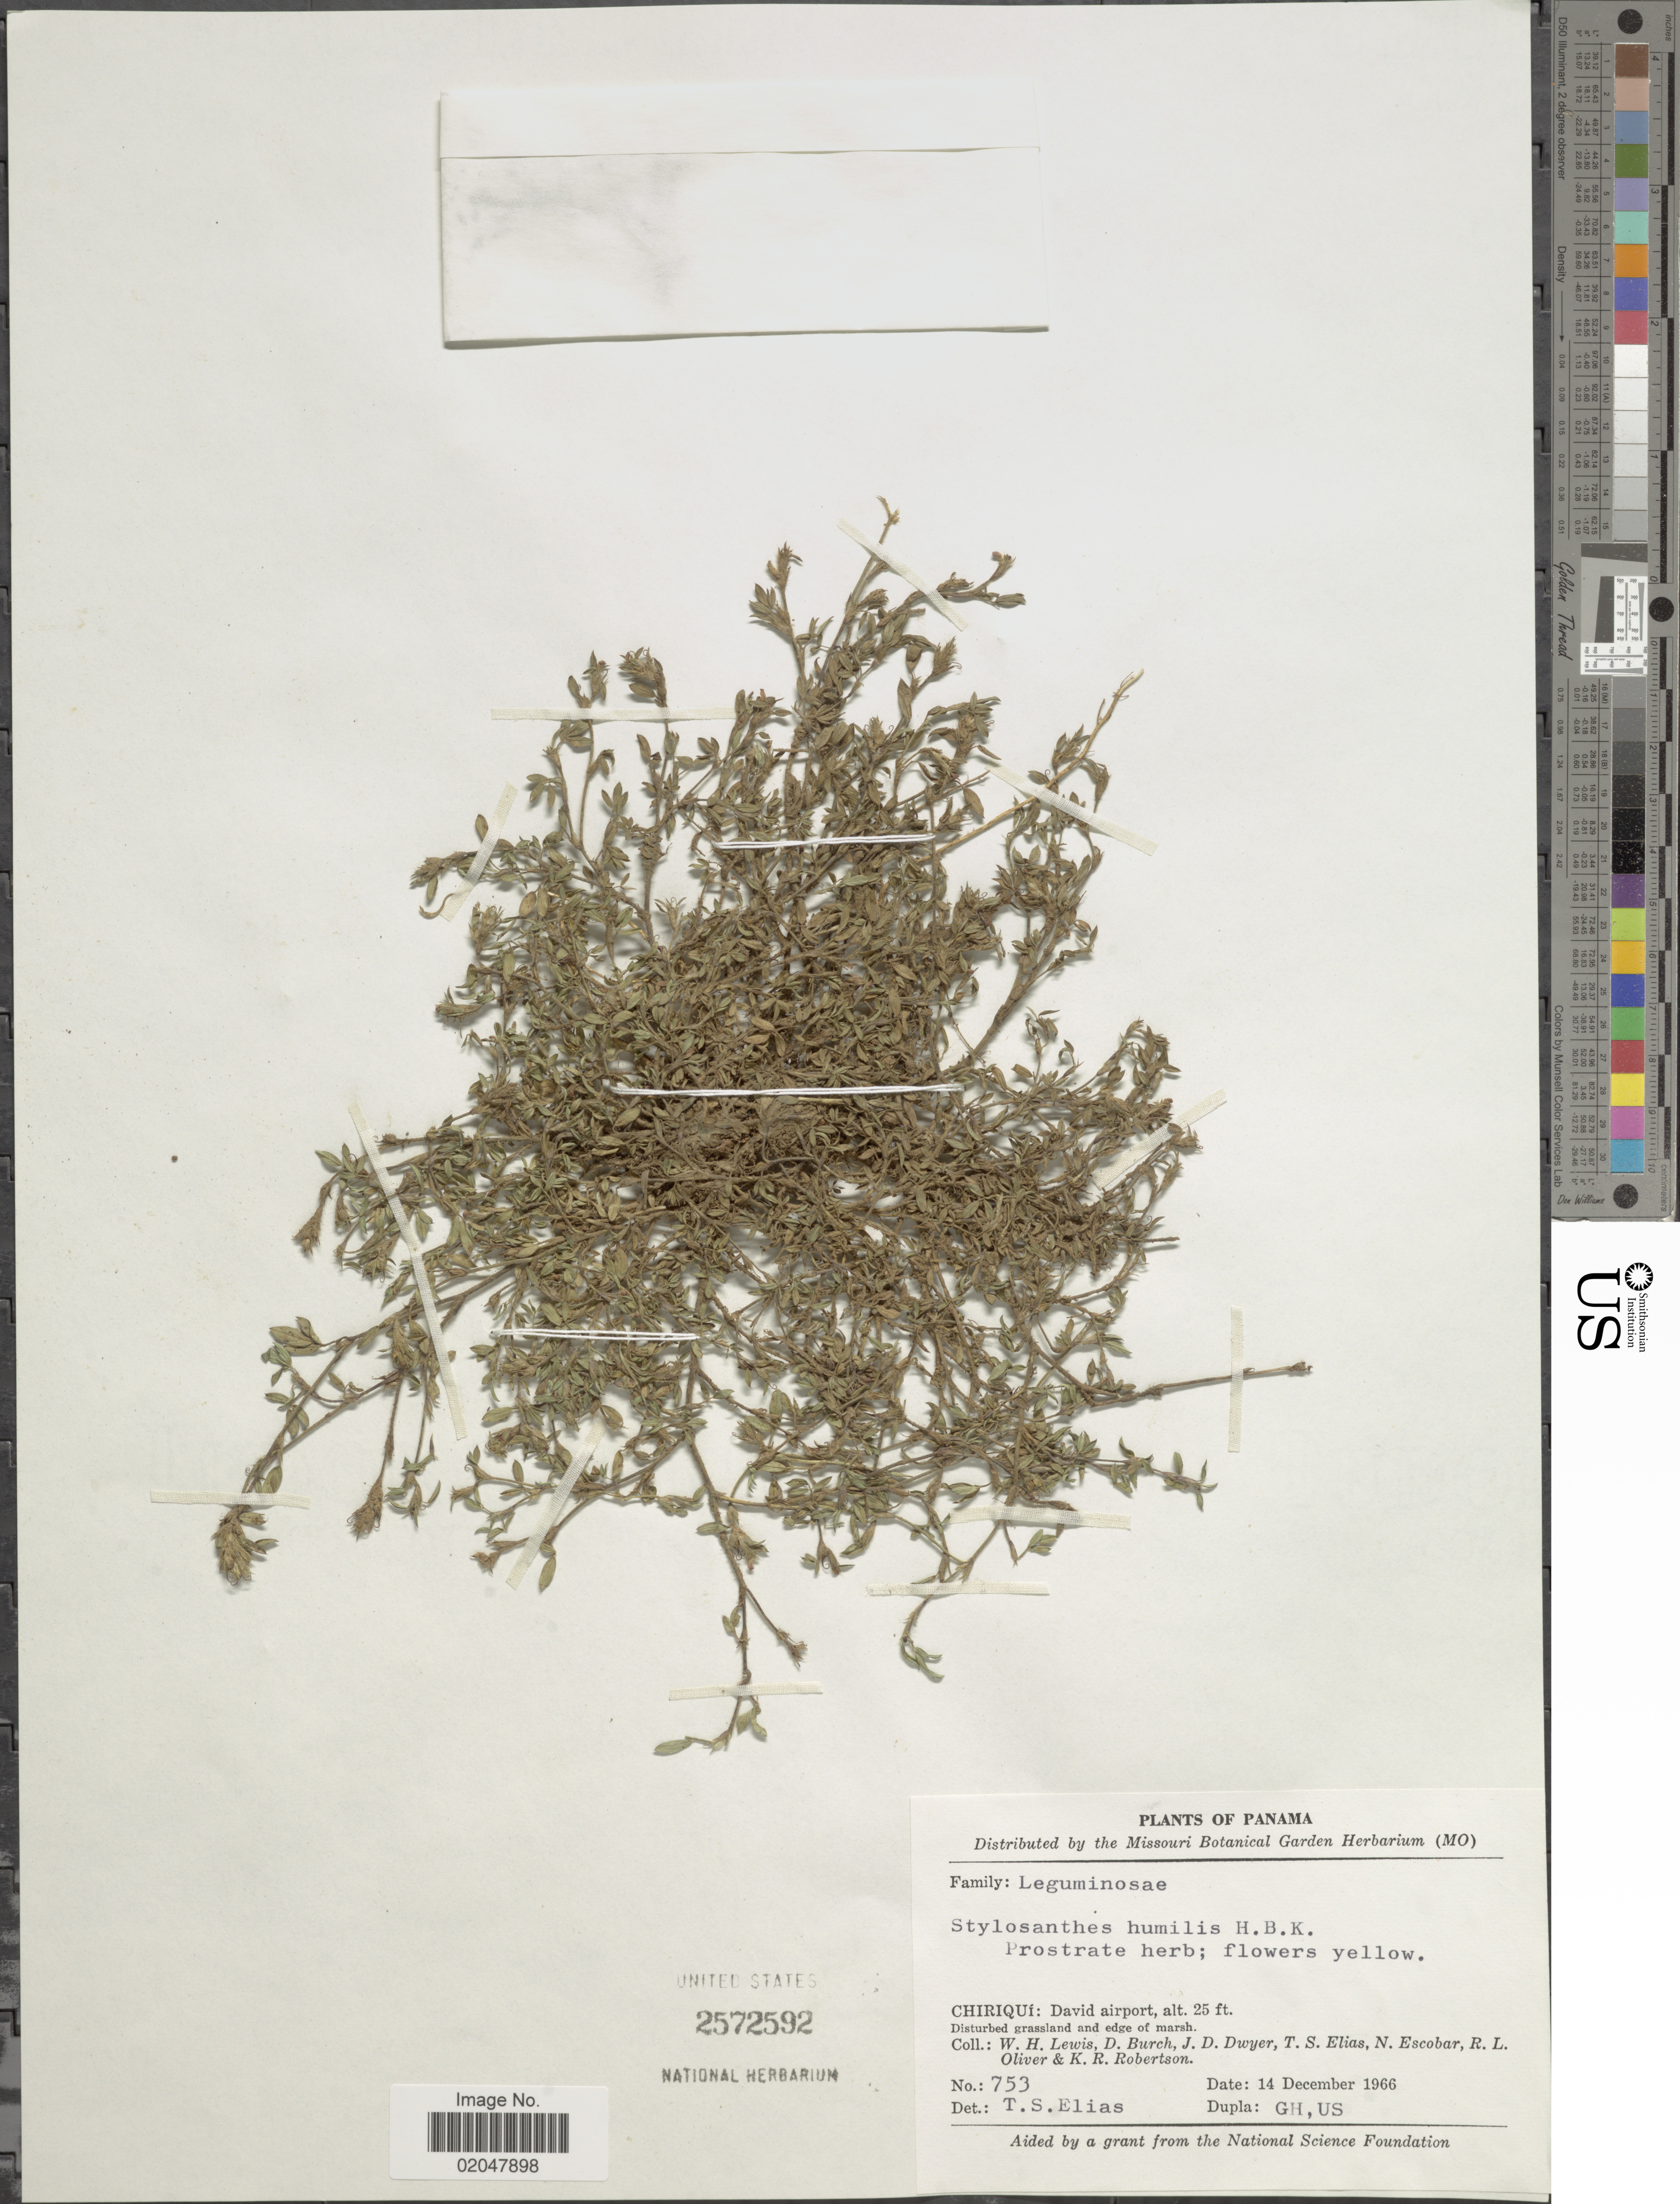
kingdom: Plantae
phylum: Tracheophyta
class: Magnoliopsida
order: Fabales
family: Fabaceae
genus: Stylosanthes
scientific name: Stylosanthes humilis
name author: Kunth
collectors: W. H. Lewis, D. Burch, J. D. Dwyer, T. S. Elias & et al.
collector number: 753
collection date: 1966-12-14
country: Panama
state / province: Chiriqui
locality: David Airport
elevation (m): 8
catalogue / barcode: US 2572592